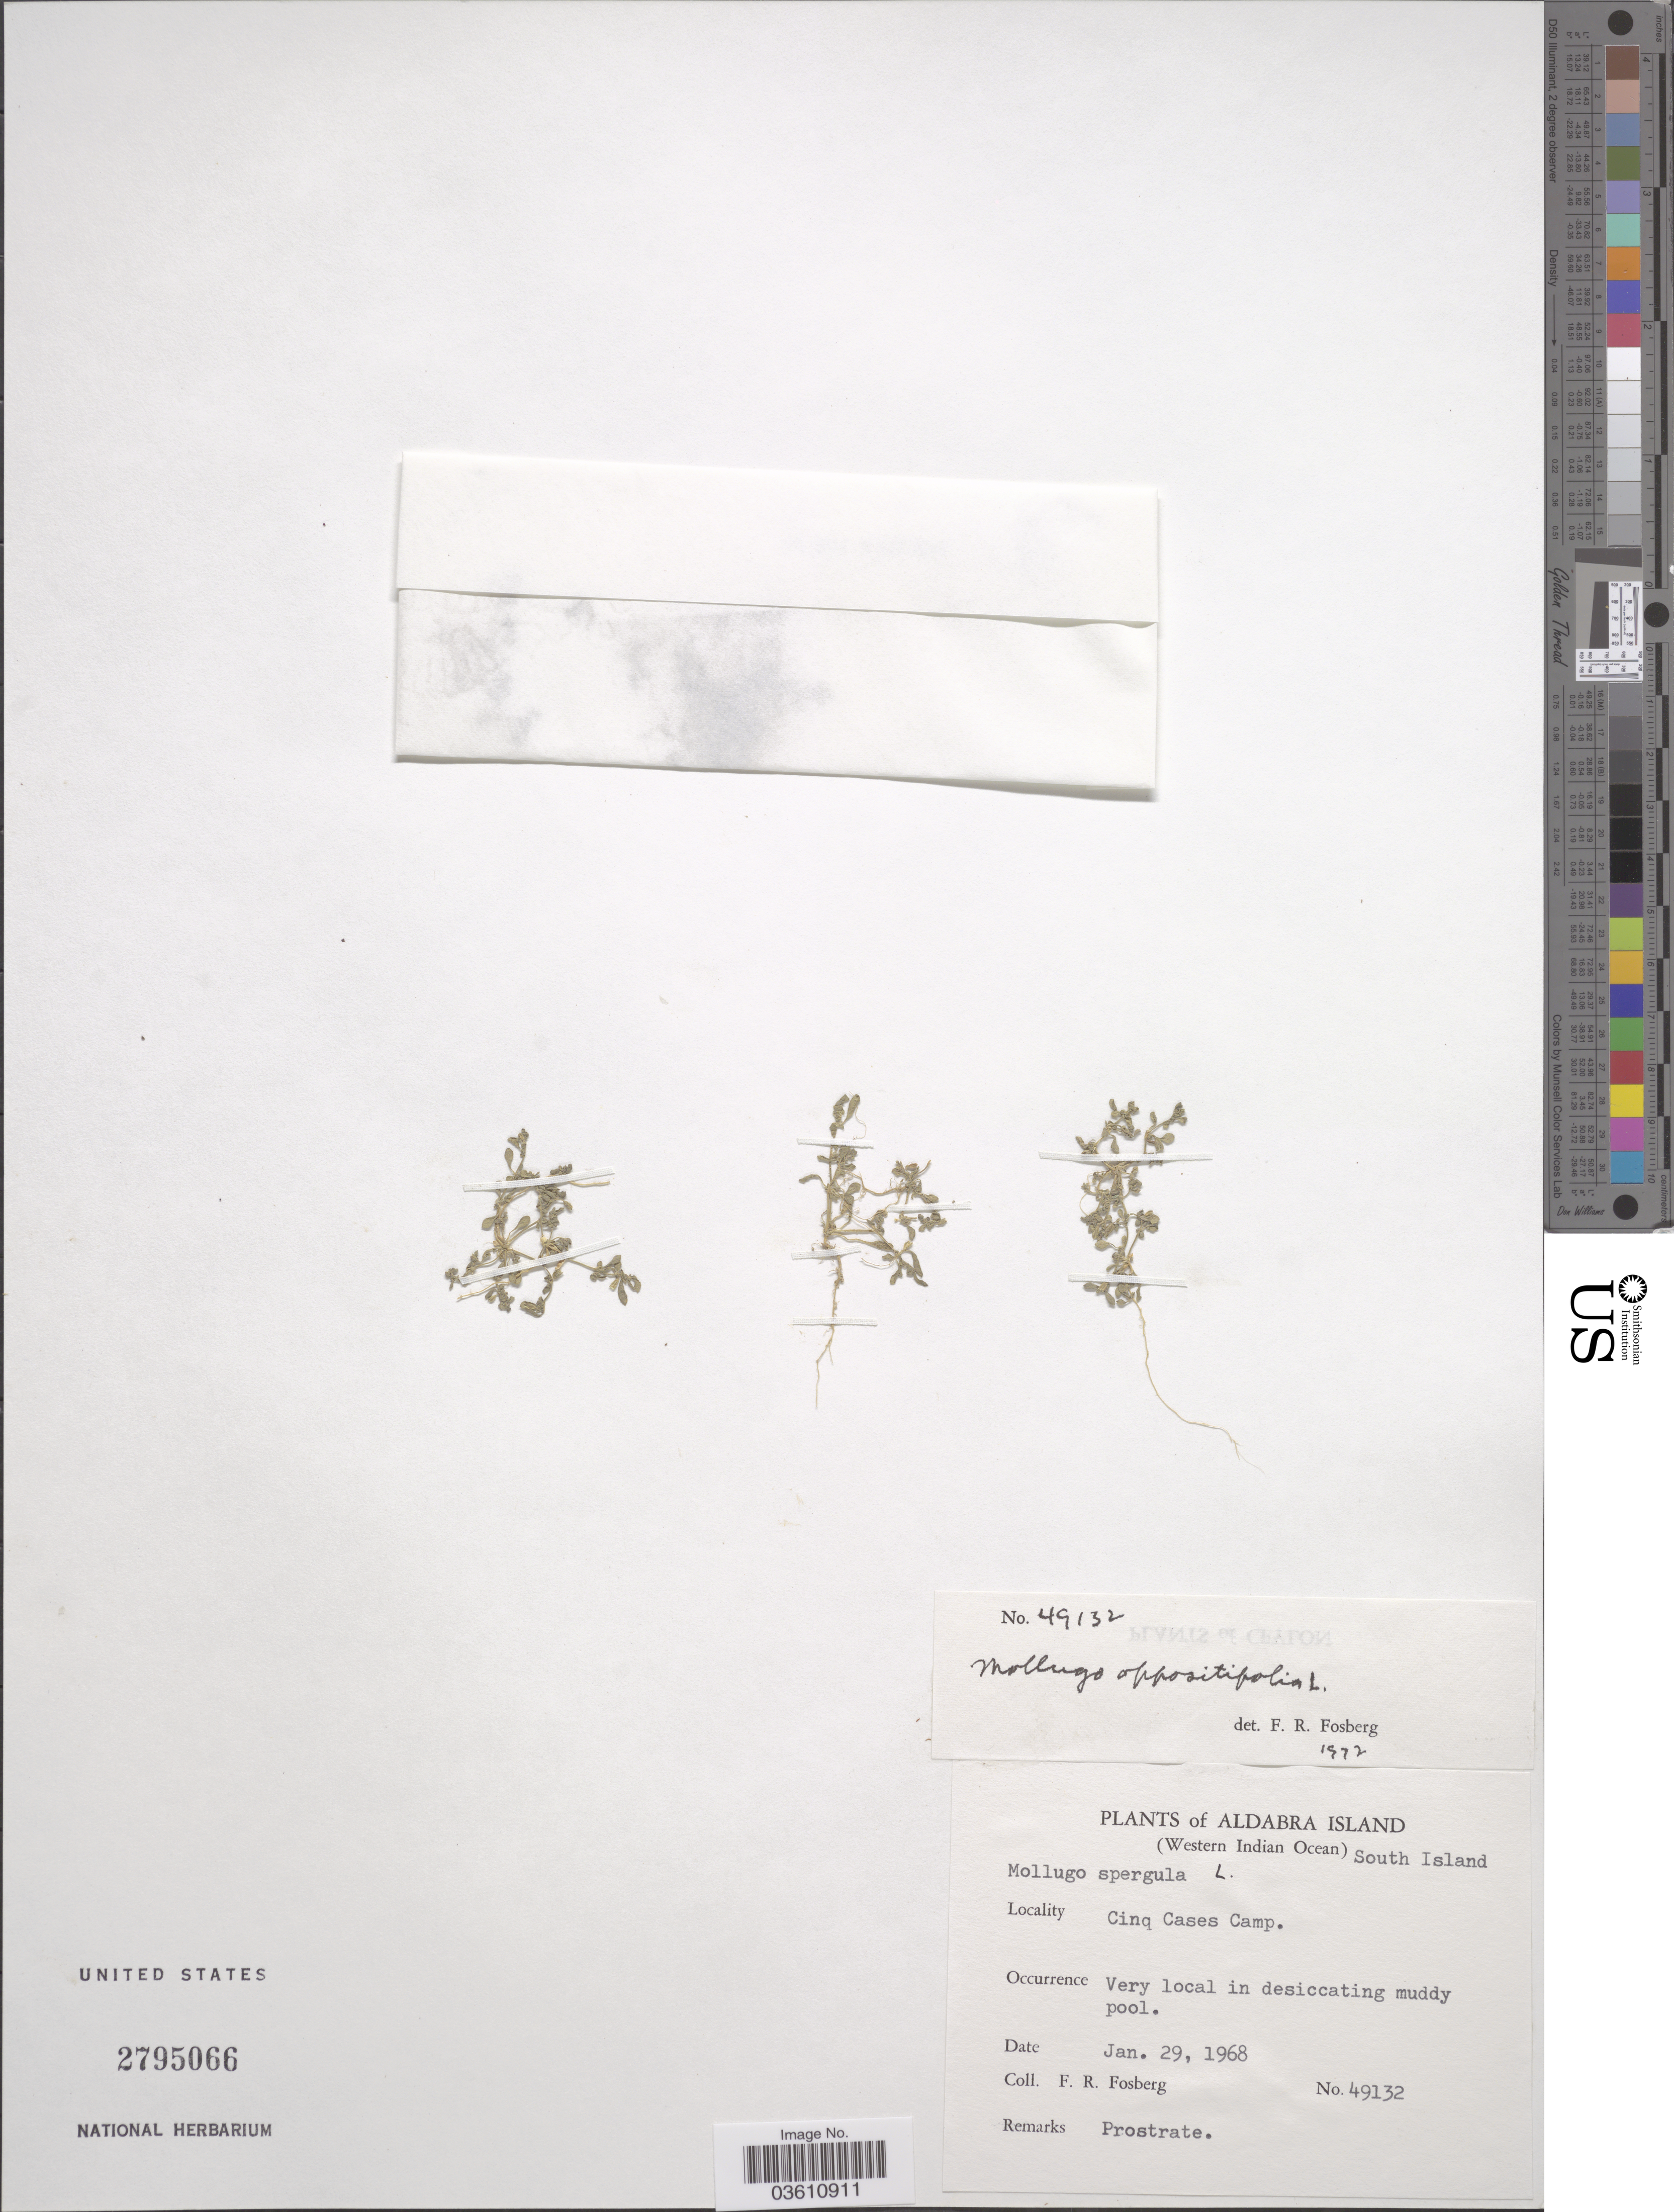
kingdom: Plantae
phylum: Tracheophyta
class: Magnoliopsida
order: Caryophyllales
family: Molluginaceae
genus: Glinus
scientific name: Glinus oppositifolius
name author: (L.) Aug. DC.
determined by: Strong, Mark T., (BOT), Smithsonian Institution - National Museum of Natural History (UNITED STATES)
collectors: F. R. Fosberg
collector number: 49132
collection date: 1968-01-29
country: Seychelles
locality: Aldabra Island (Western Indian Ocean) South Island. Cinq Cases Camp.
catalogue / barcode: US 2795066